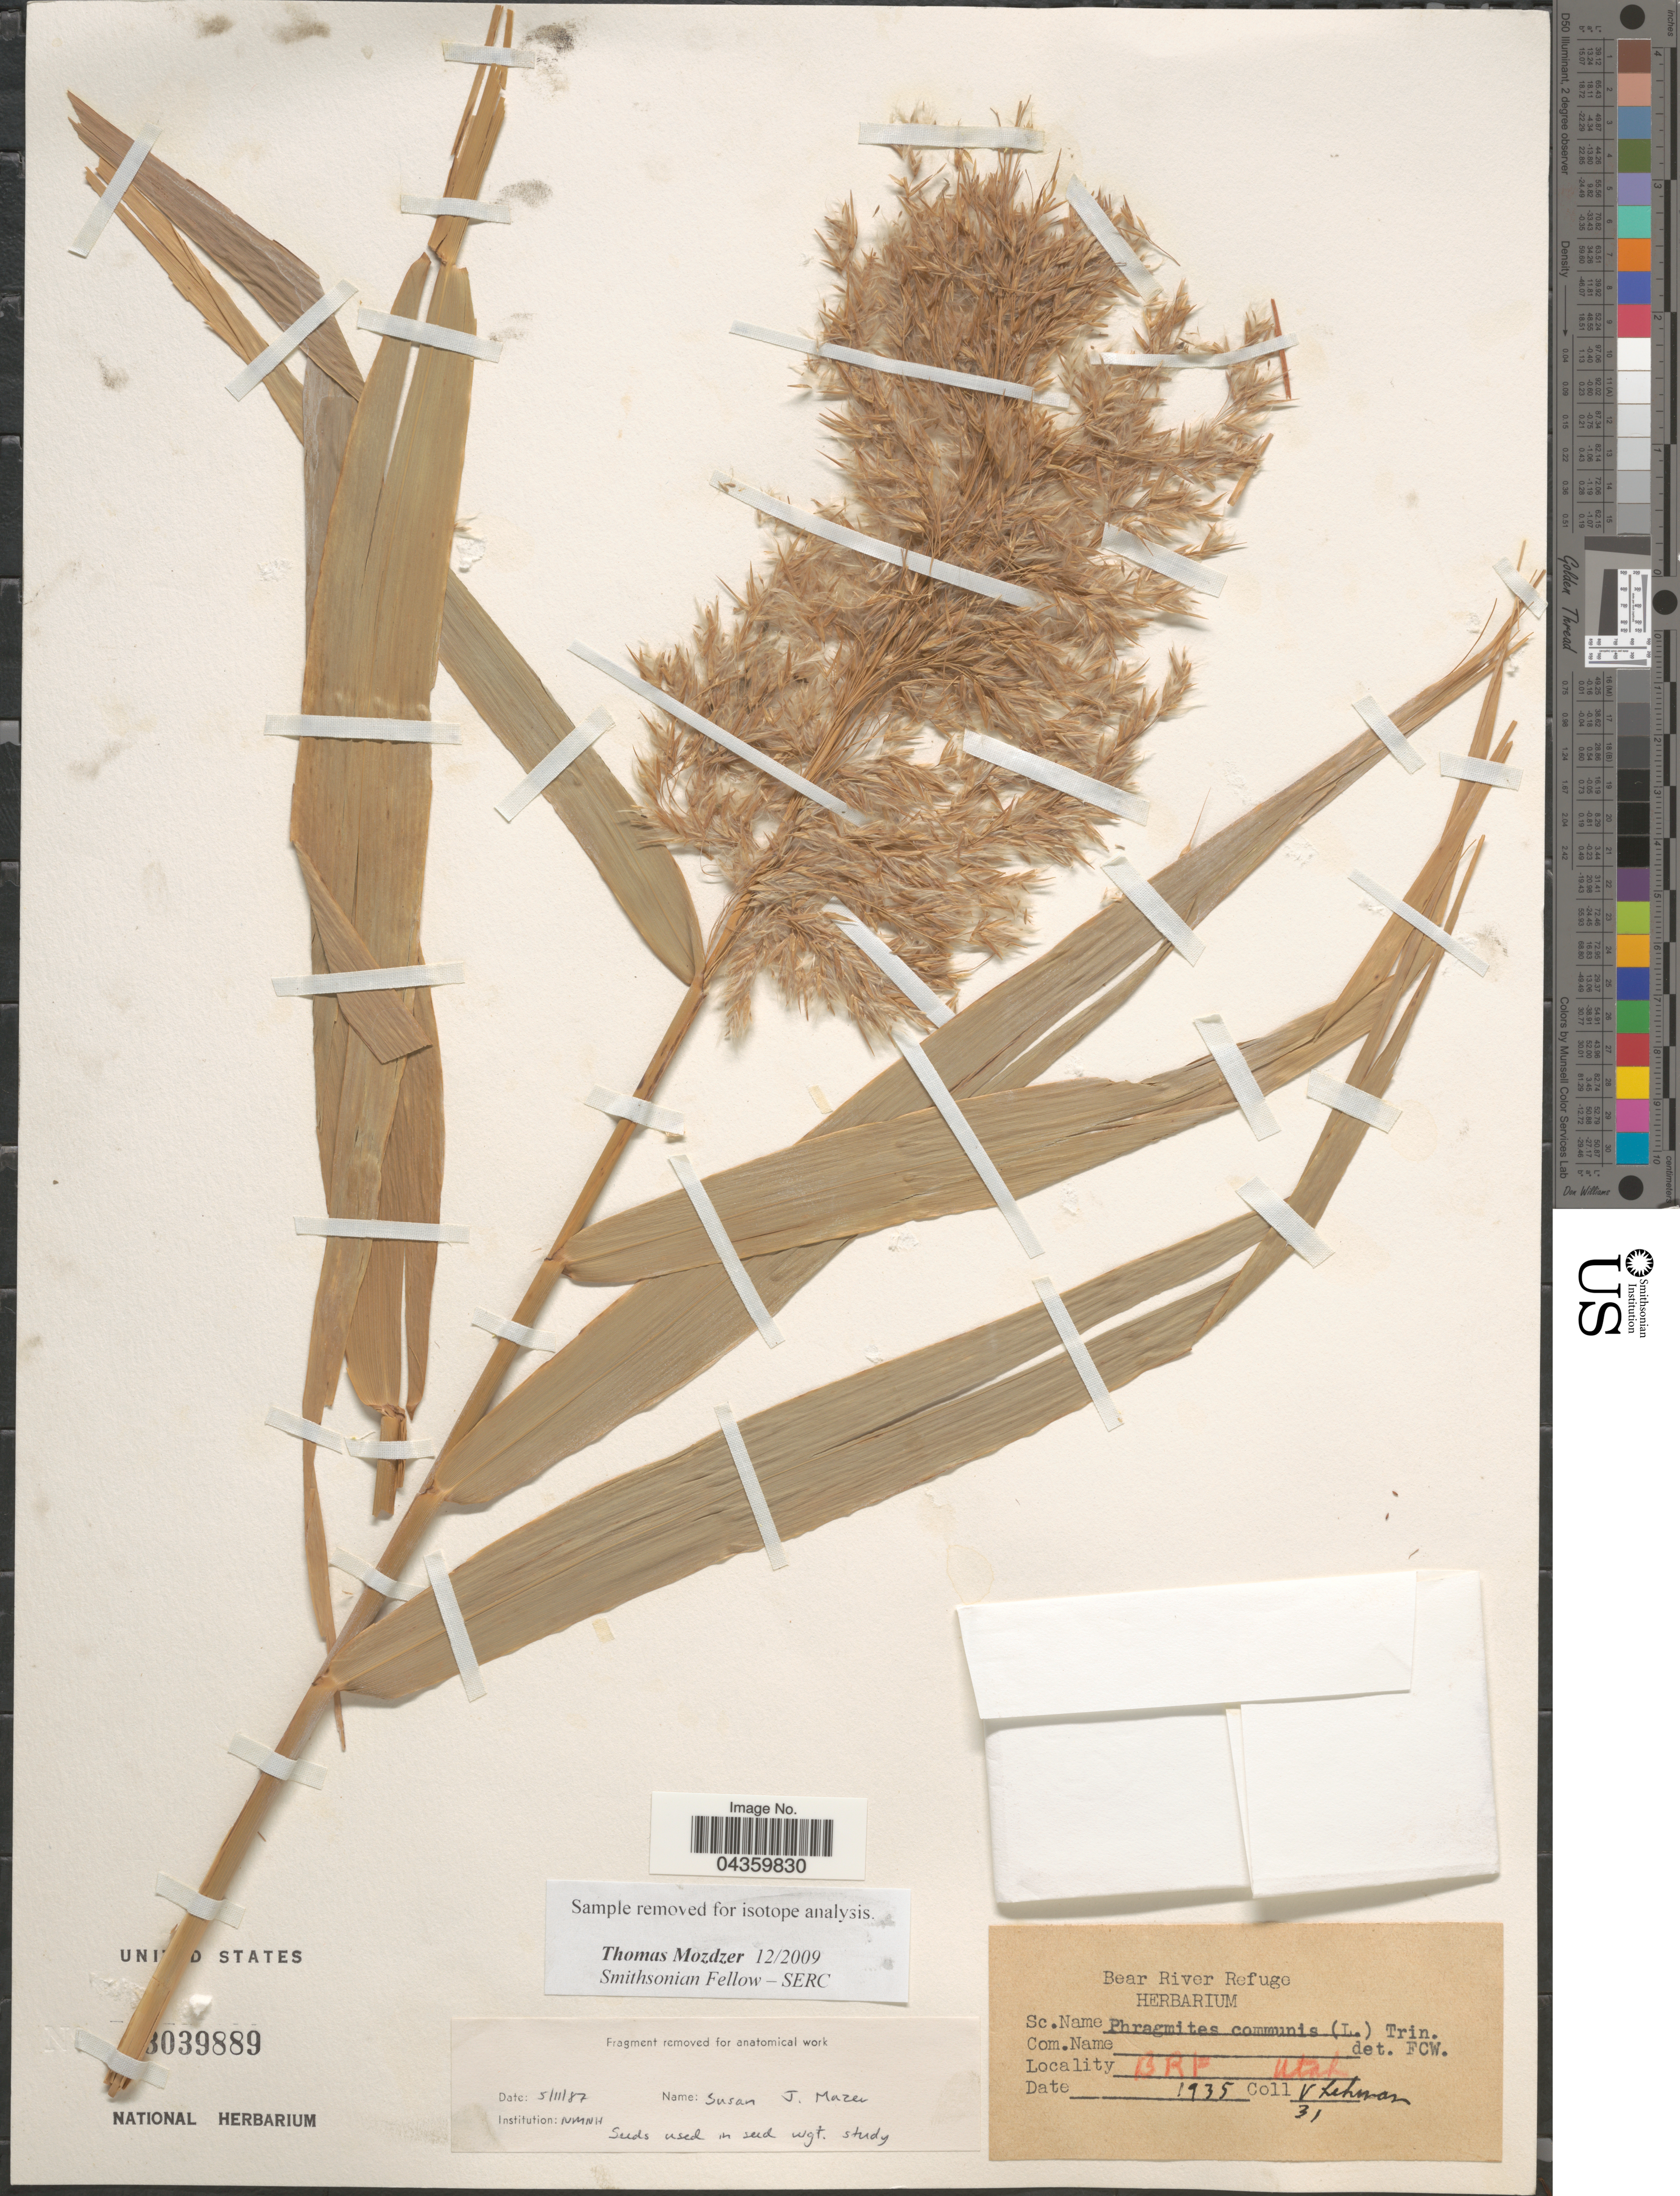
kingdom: Plantae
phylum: Tracheophyta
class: Liliopsida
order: Poales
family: Poaceae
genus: Phragmites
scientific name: Phragmites australis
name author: (Cav.) Trin. ex Steud.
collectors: V. Lehman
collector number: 31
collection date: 1935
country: United States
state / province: Utah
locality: Bear River Refuge. BRF.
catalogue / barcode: US 3039889